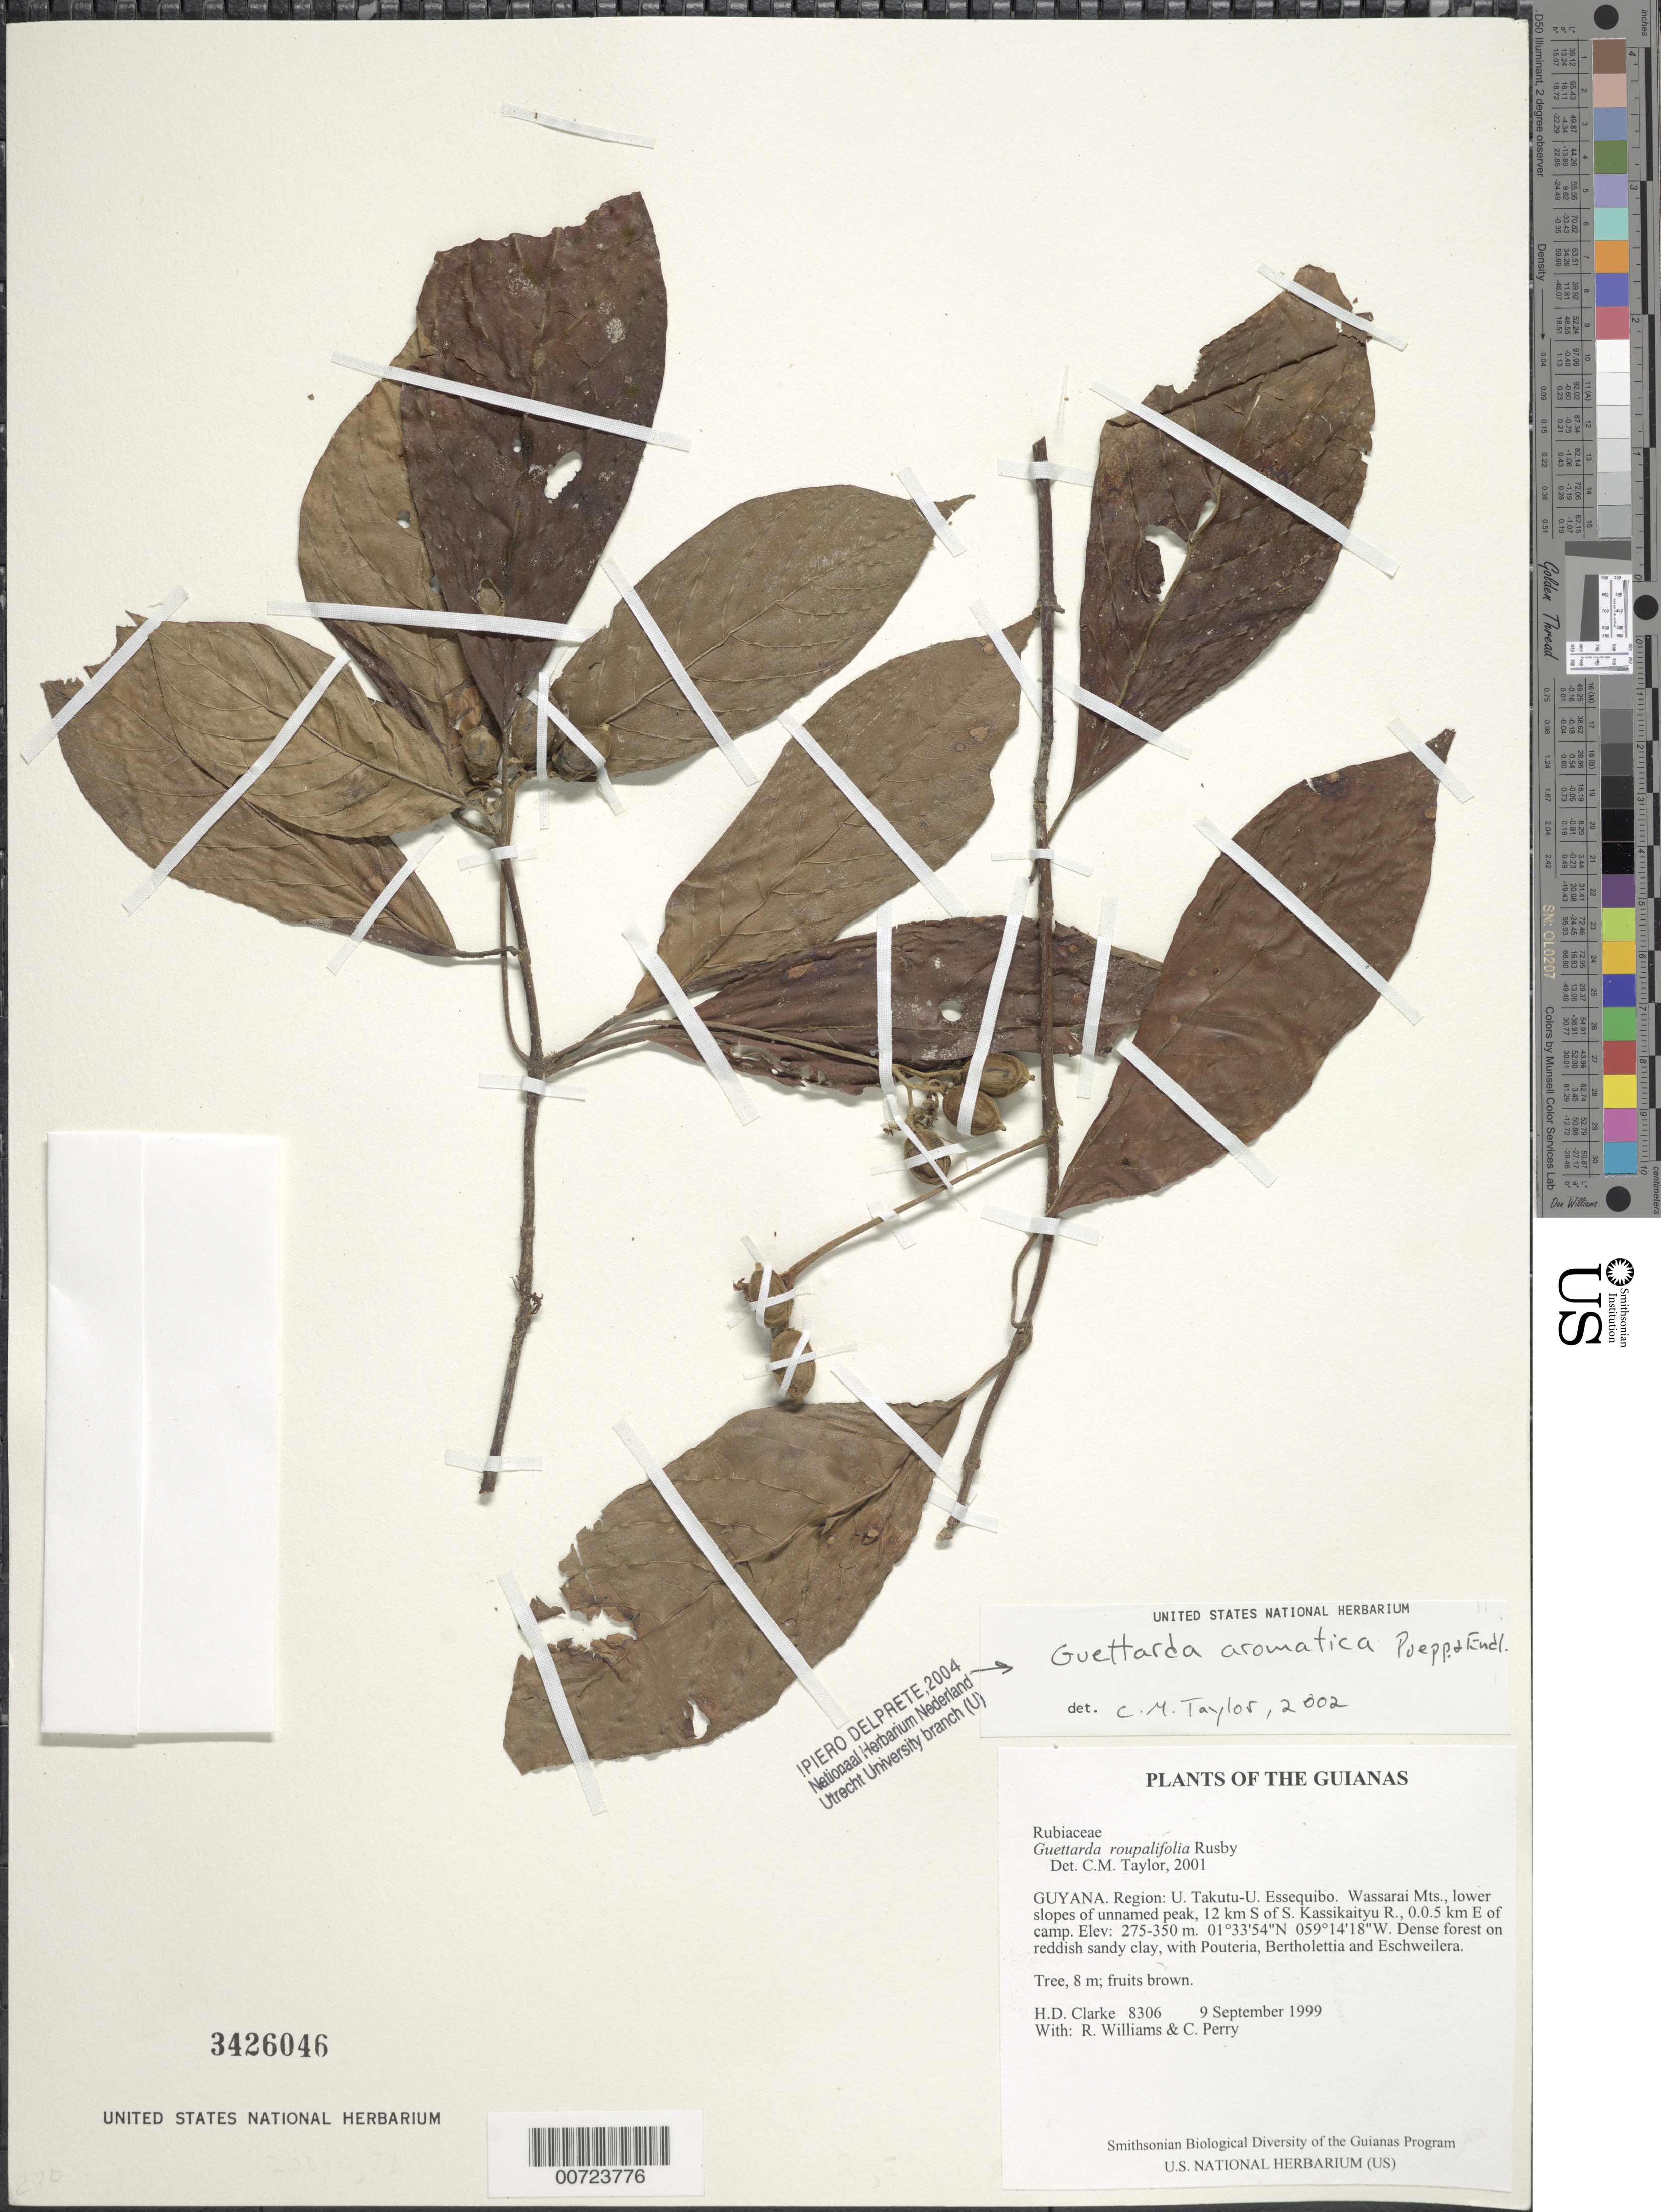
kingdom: Plantae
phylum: Tracheophyta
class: Magnoliopsida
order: Gentianales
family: Rubiaceae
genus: Guettarda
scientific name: Guettarda aromatica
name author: Poepp. & Endl.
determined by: Delprete, P. G., Herb. de Guyane Cay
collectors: H. D. Clarke, R. Williams & C. Perry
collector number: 8306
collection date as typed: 9 September 1999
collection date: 1999-09-09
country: Guyana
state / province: U. Takutu-U. Essequibo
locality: Wassarai Mts., lower slopes of unnamed peak, 12 km S of S. Kassikaityu R., 0.0.5 km E of camp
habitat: Dense forest on reddish sandy clay, with Pouteria, Bertholettia and Eschweilera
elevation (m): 275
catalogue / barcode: US 3426046